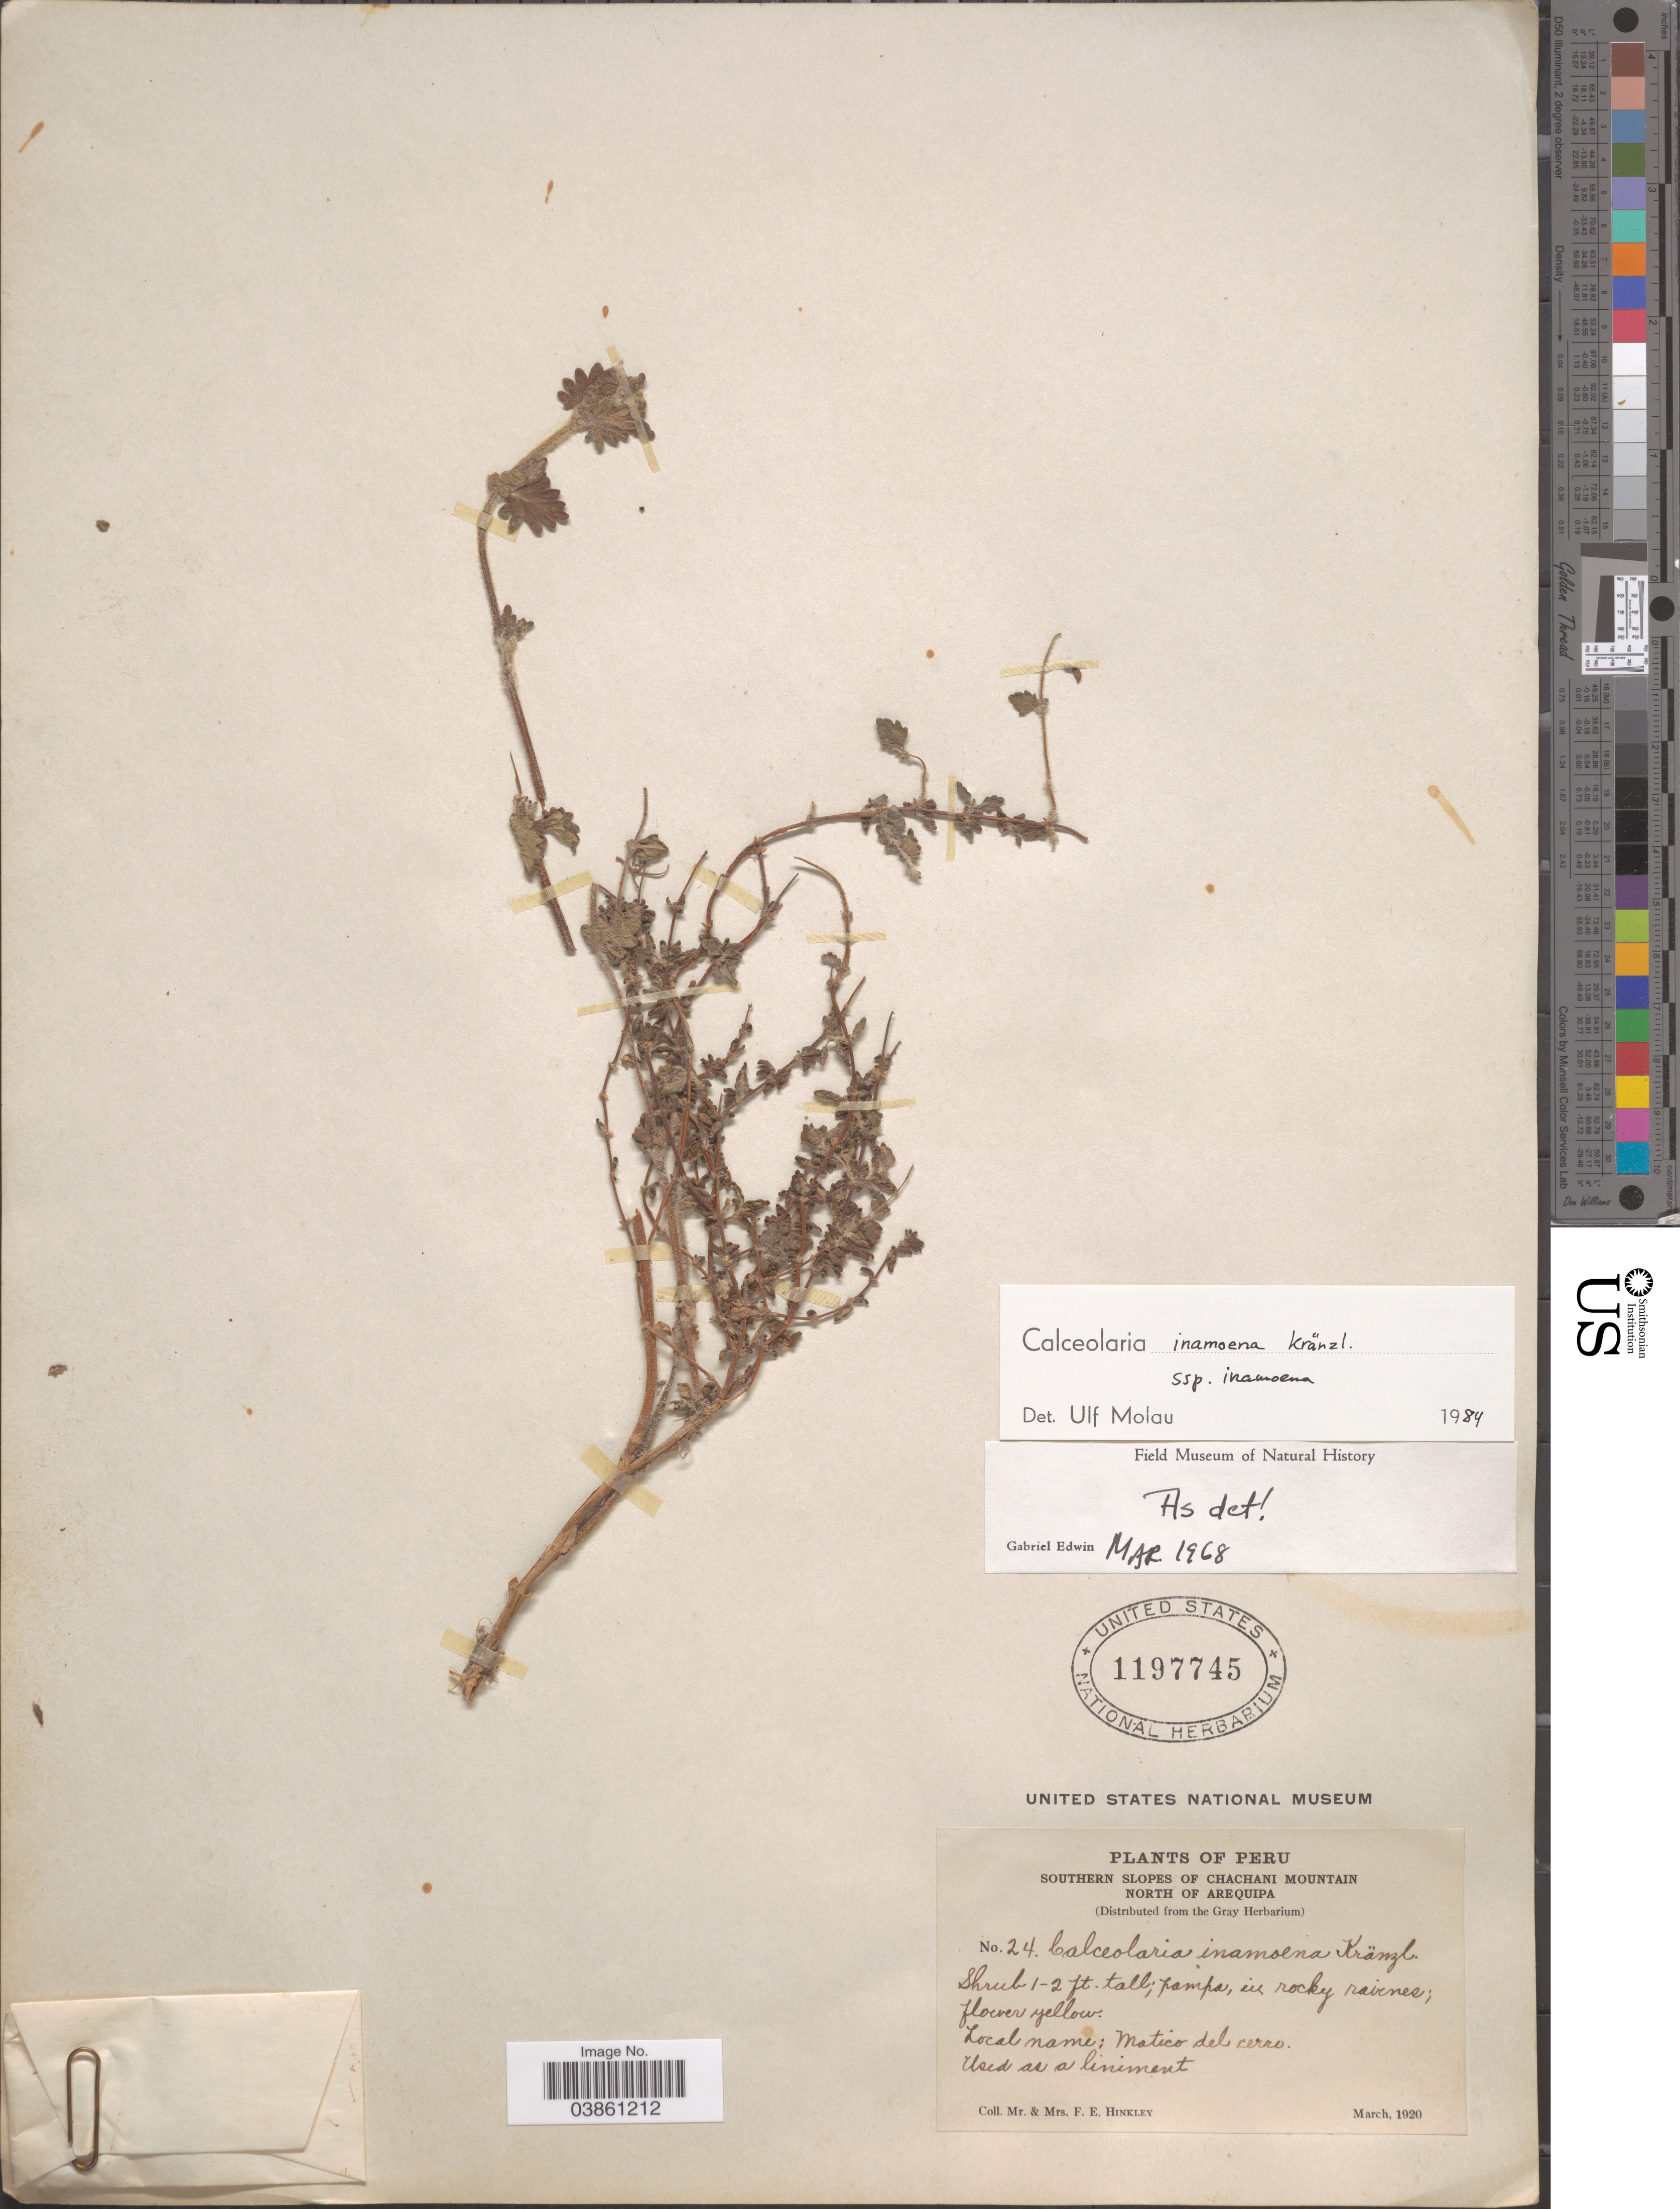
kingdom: Plantae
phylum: Tracheophyta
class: Magnoliopsida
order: Lamiales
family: Calceolariaceae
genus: Calceolaria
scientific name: Calceolaria inamoena subsp. inamoena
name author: Kraenzl.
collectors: F. Hinkley & F. Hinkley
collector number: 24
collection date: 1920-03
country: Peru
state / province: Arequipa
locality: Southern slopes of Chachani Mountain. North of Arequipa.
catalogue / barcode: US 1197745